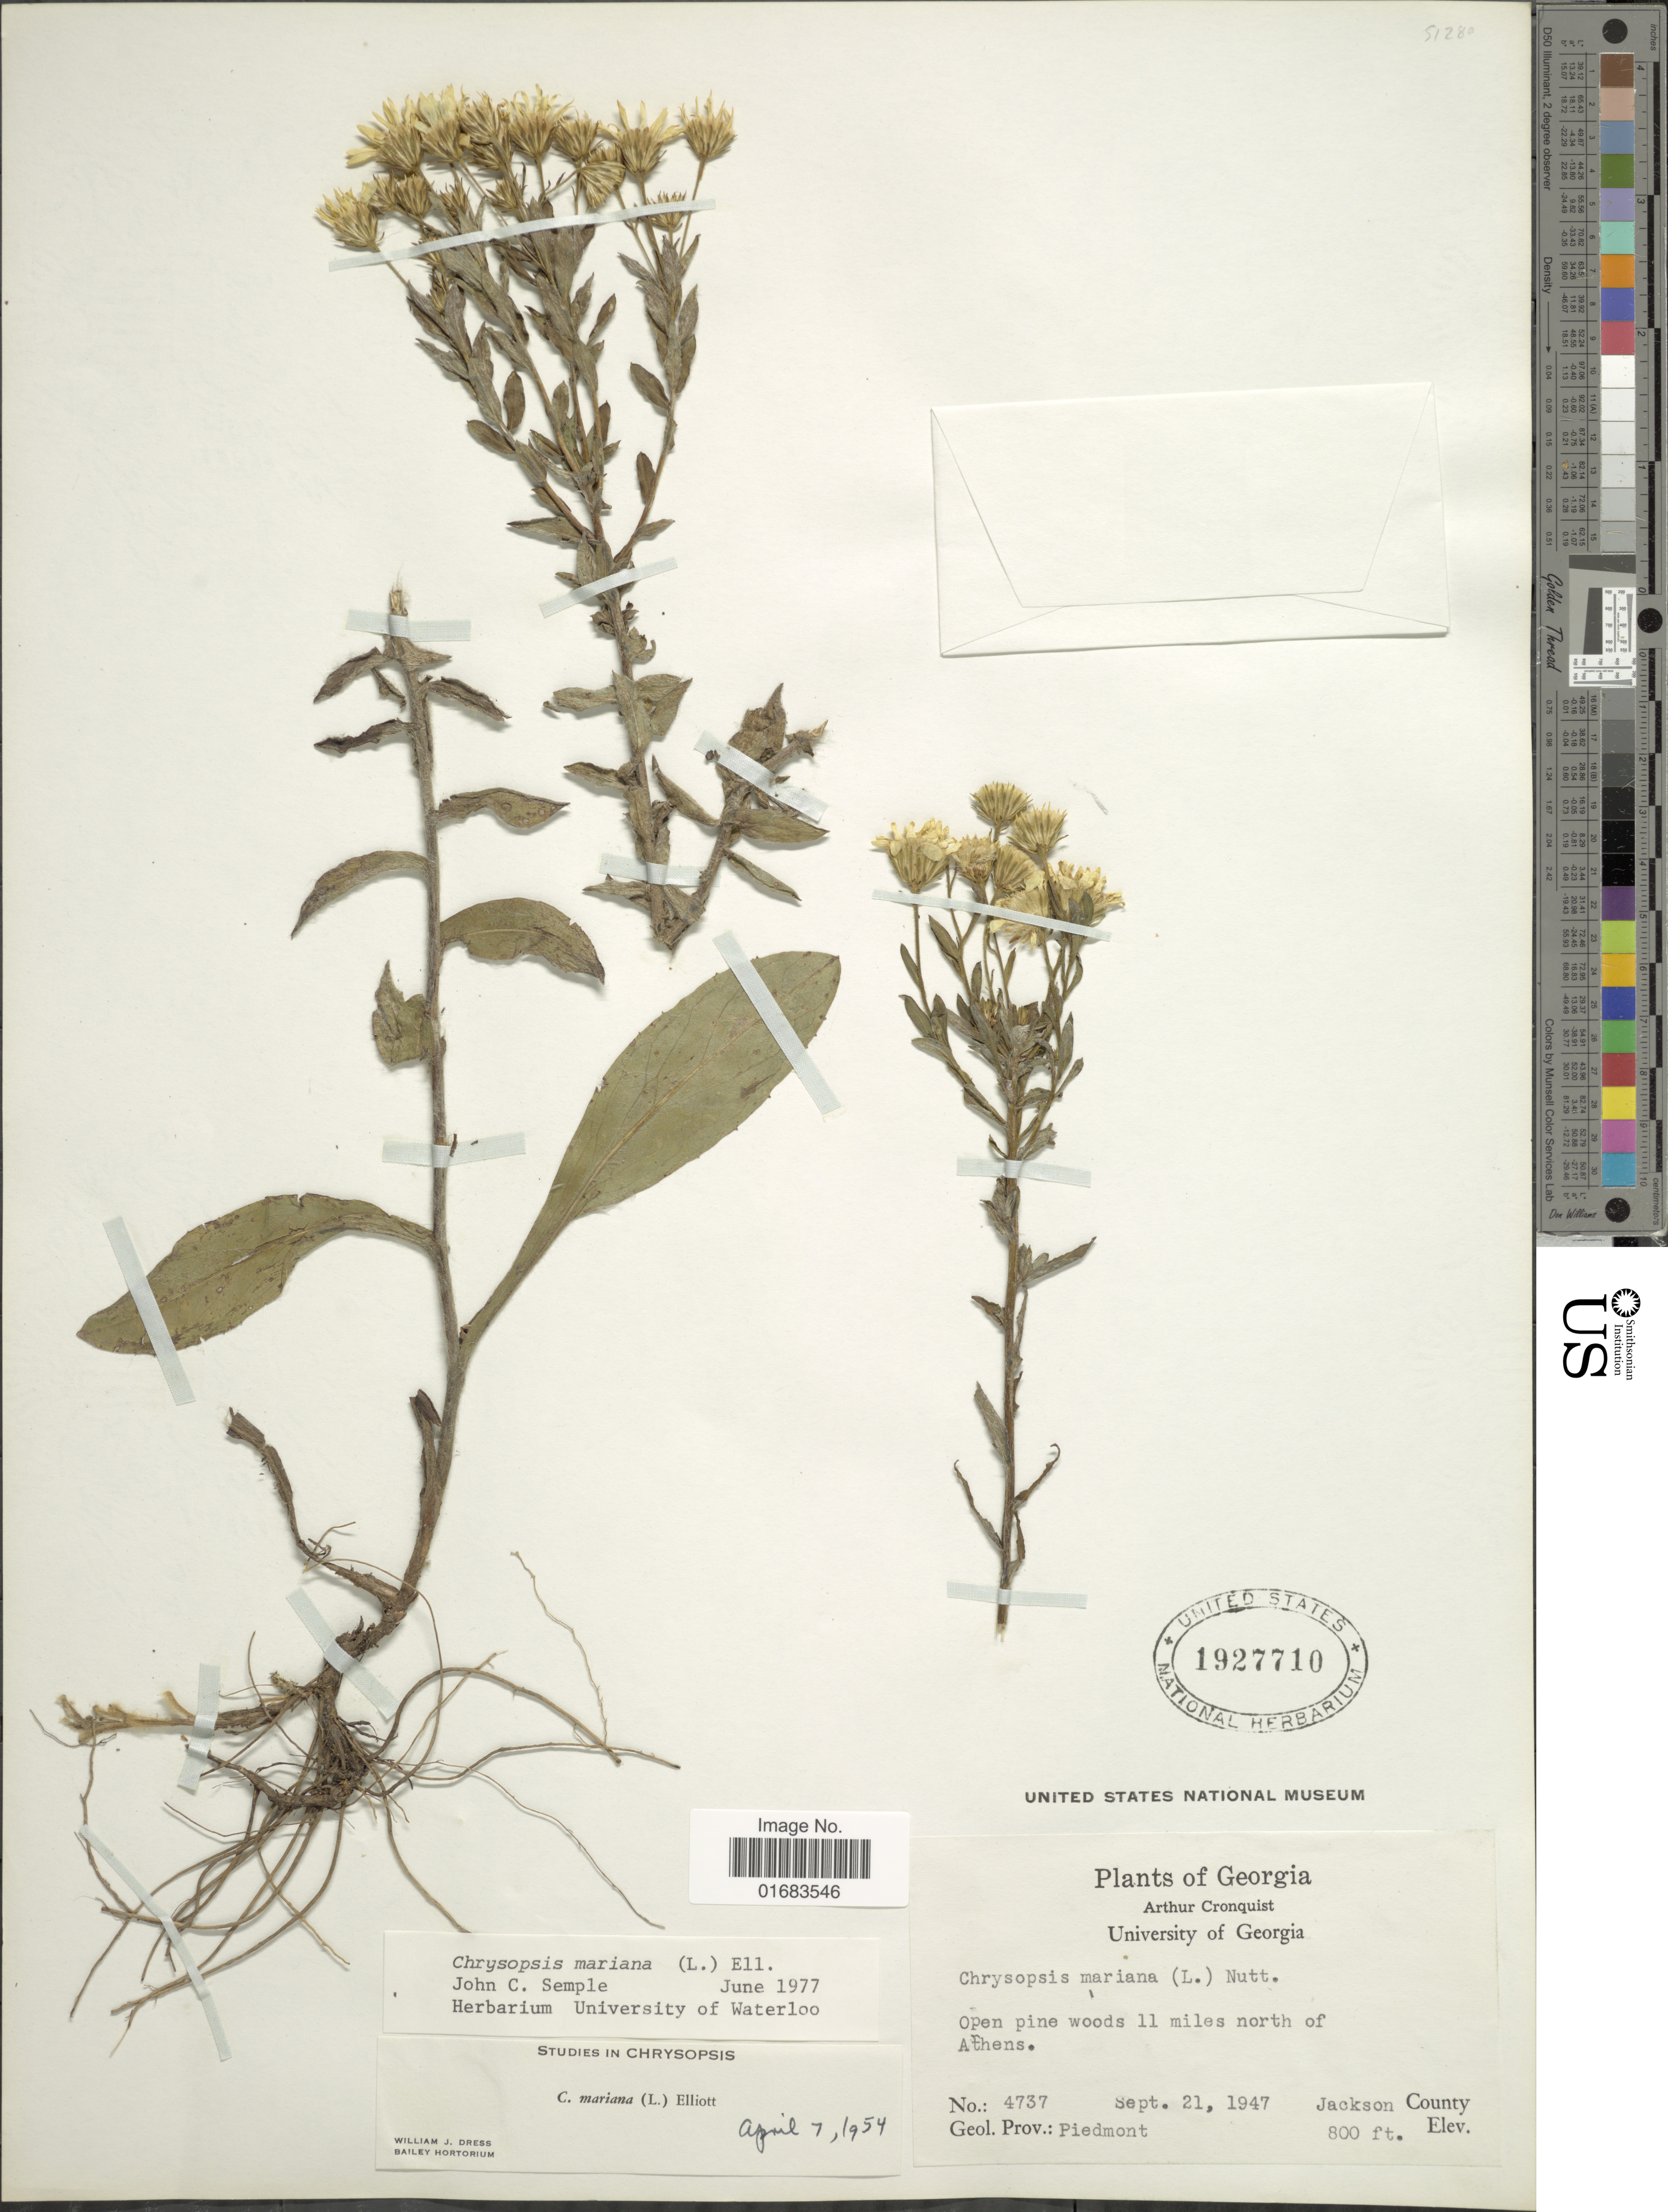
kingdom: Plantae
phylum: Tracheophyta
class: Magnoliopsida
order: Asterales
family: Asteraceae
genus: Chrysopsis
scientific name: Chrysopsis mariana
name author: (L.) Elliott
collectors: A. J. Cronquist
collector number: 4737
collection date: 1947-09-21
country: United States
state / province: Georgia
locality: Open pine woods 11 miles north of Athens, Jackson County, Geol Prov. Piedmont.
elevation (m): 244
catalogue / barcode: US 1927710